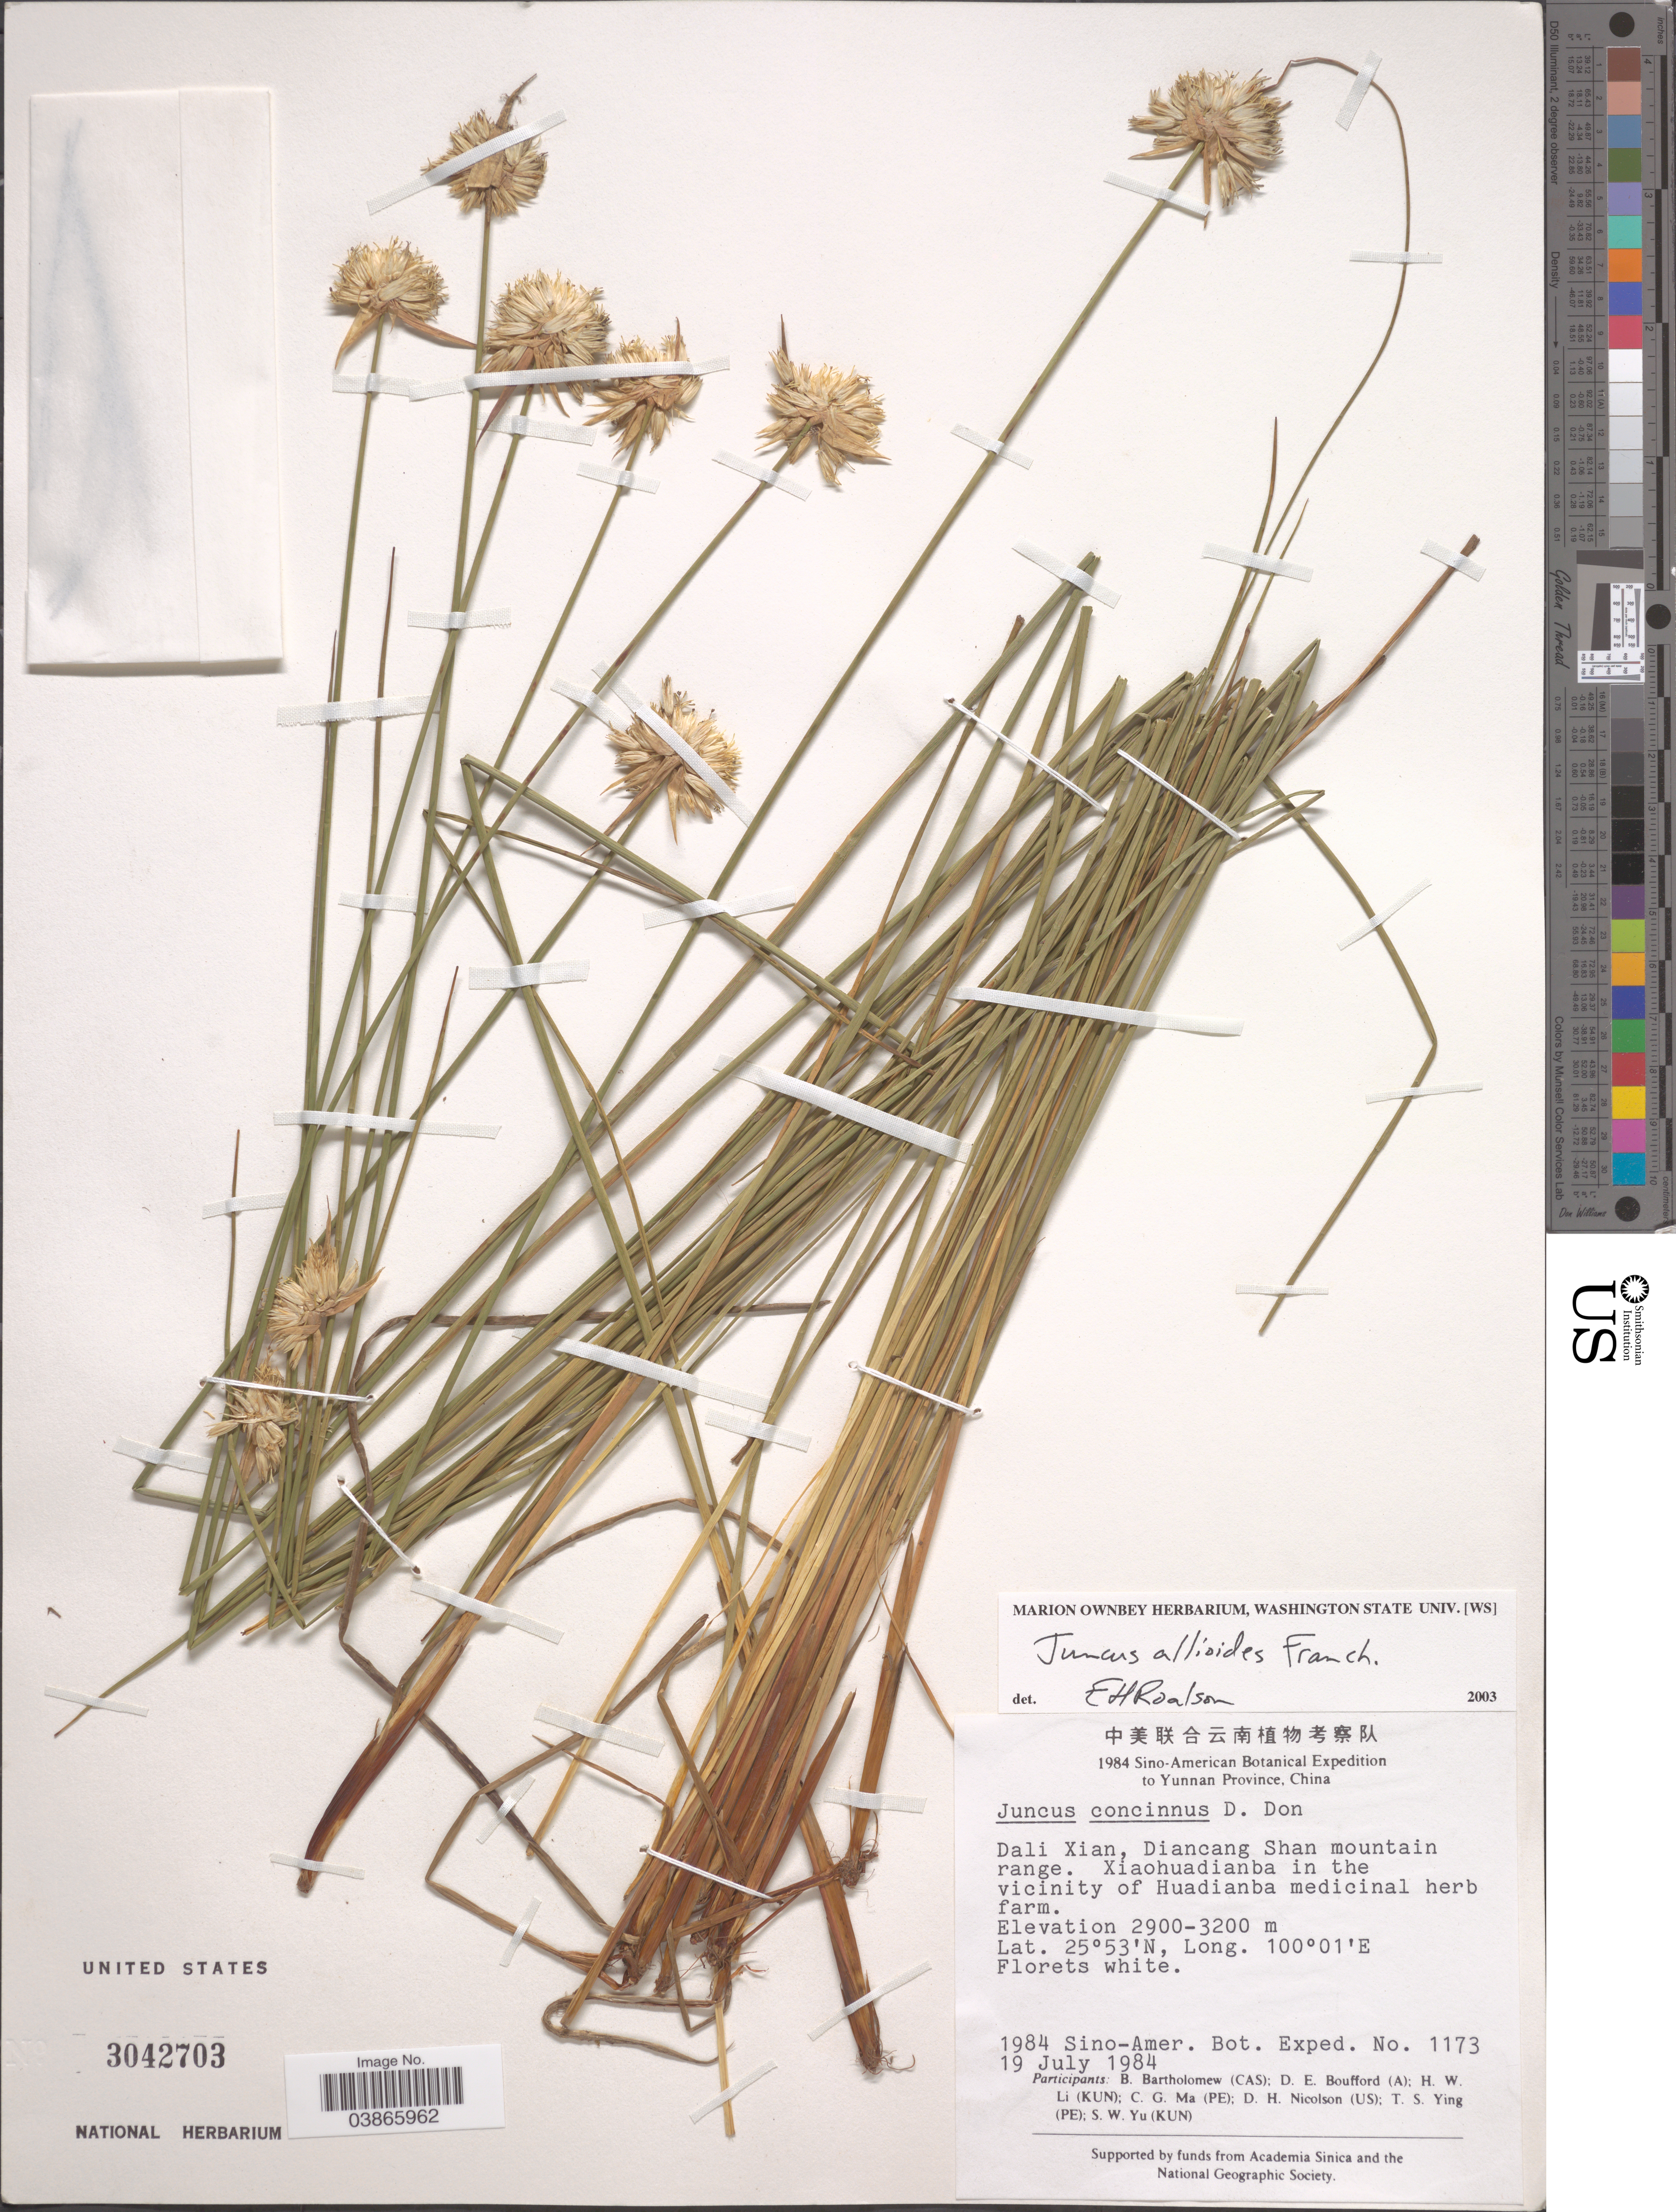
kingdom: Plantae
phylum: Tracheophyta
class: Liliopsida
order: Poales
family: Juncaceae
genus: Juncus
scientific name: Juncus allioides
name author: Franch.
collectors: Sino-Amer. Bot. Exped. 1984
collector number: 1173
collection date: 1984-07-19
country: China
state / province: Yunnan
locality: To Yunnan Province. Dali Xian, Diancang Shan mountain range. Xiaohuadianba in the vicinity of Huadianba medicinal herb farm.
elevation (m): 2900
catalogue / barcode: US 3042703